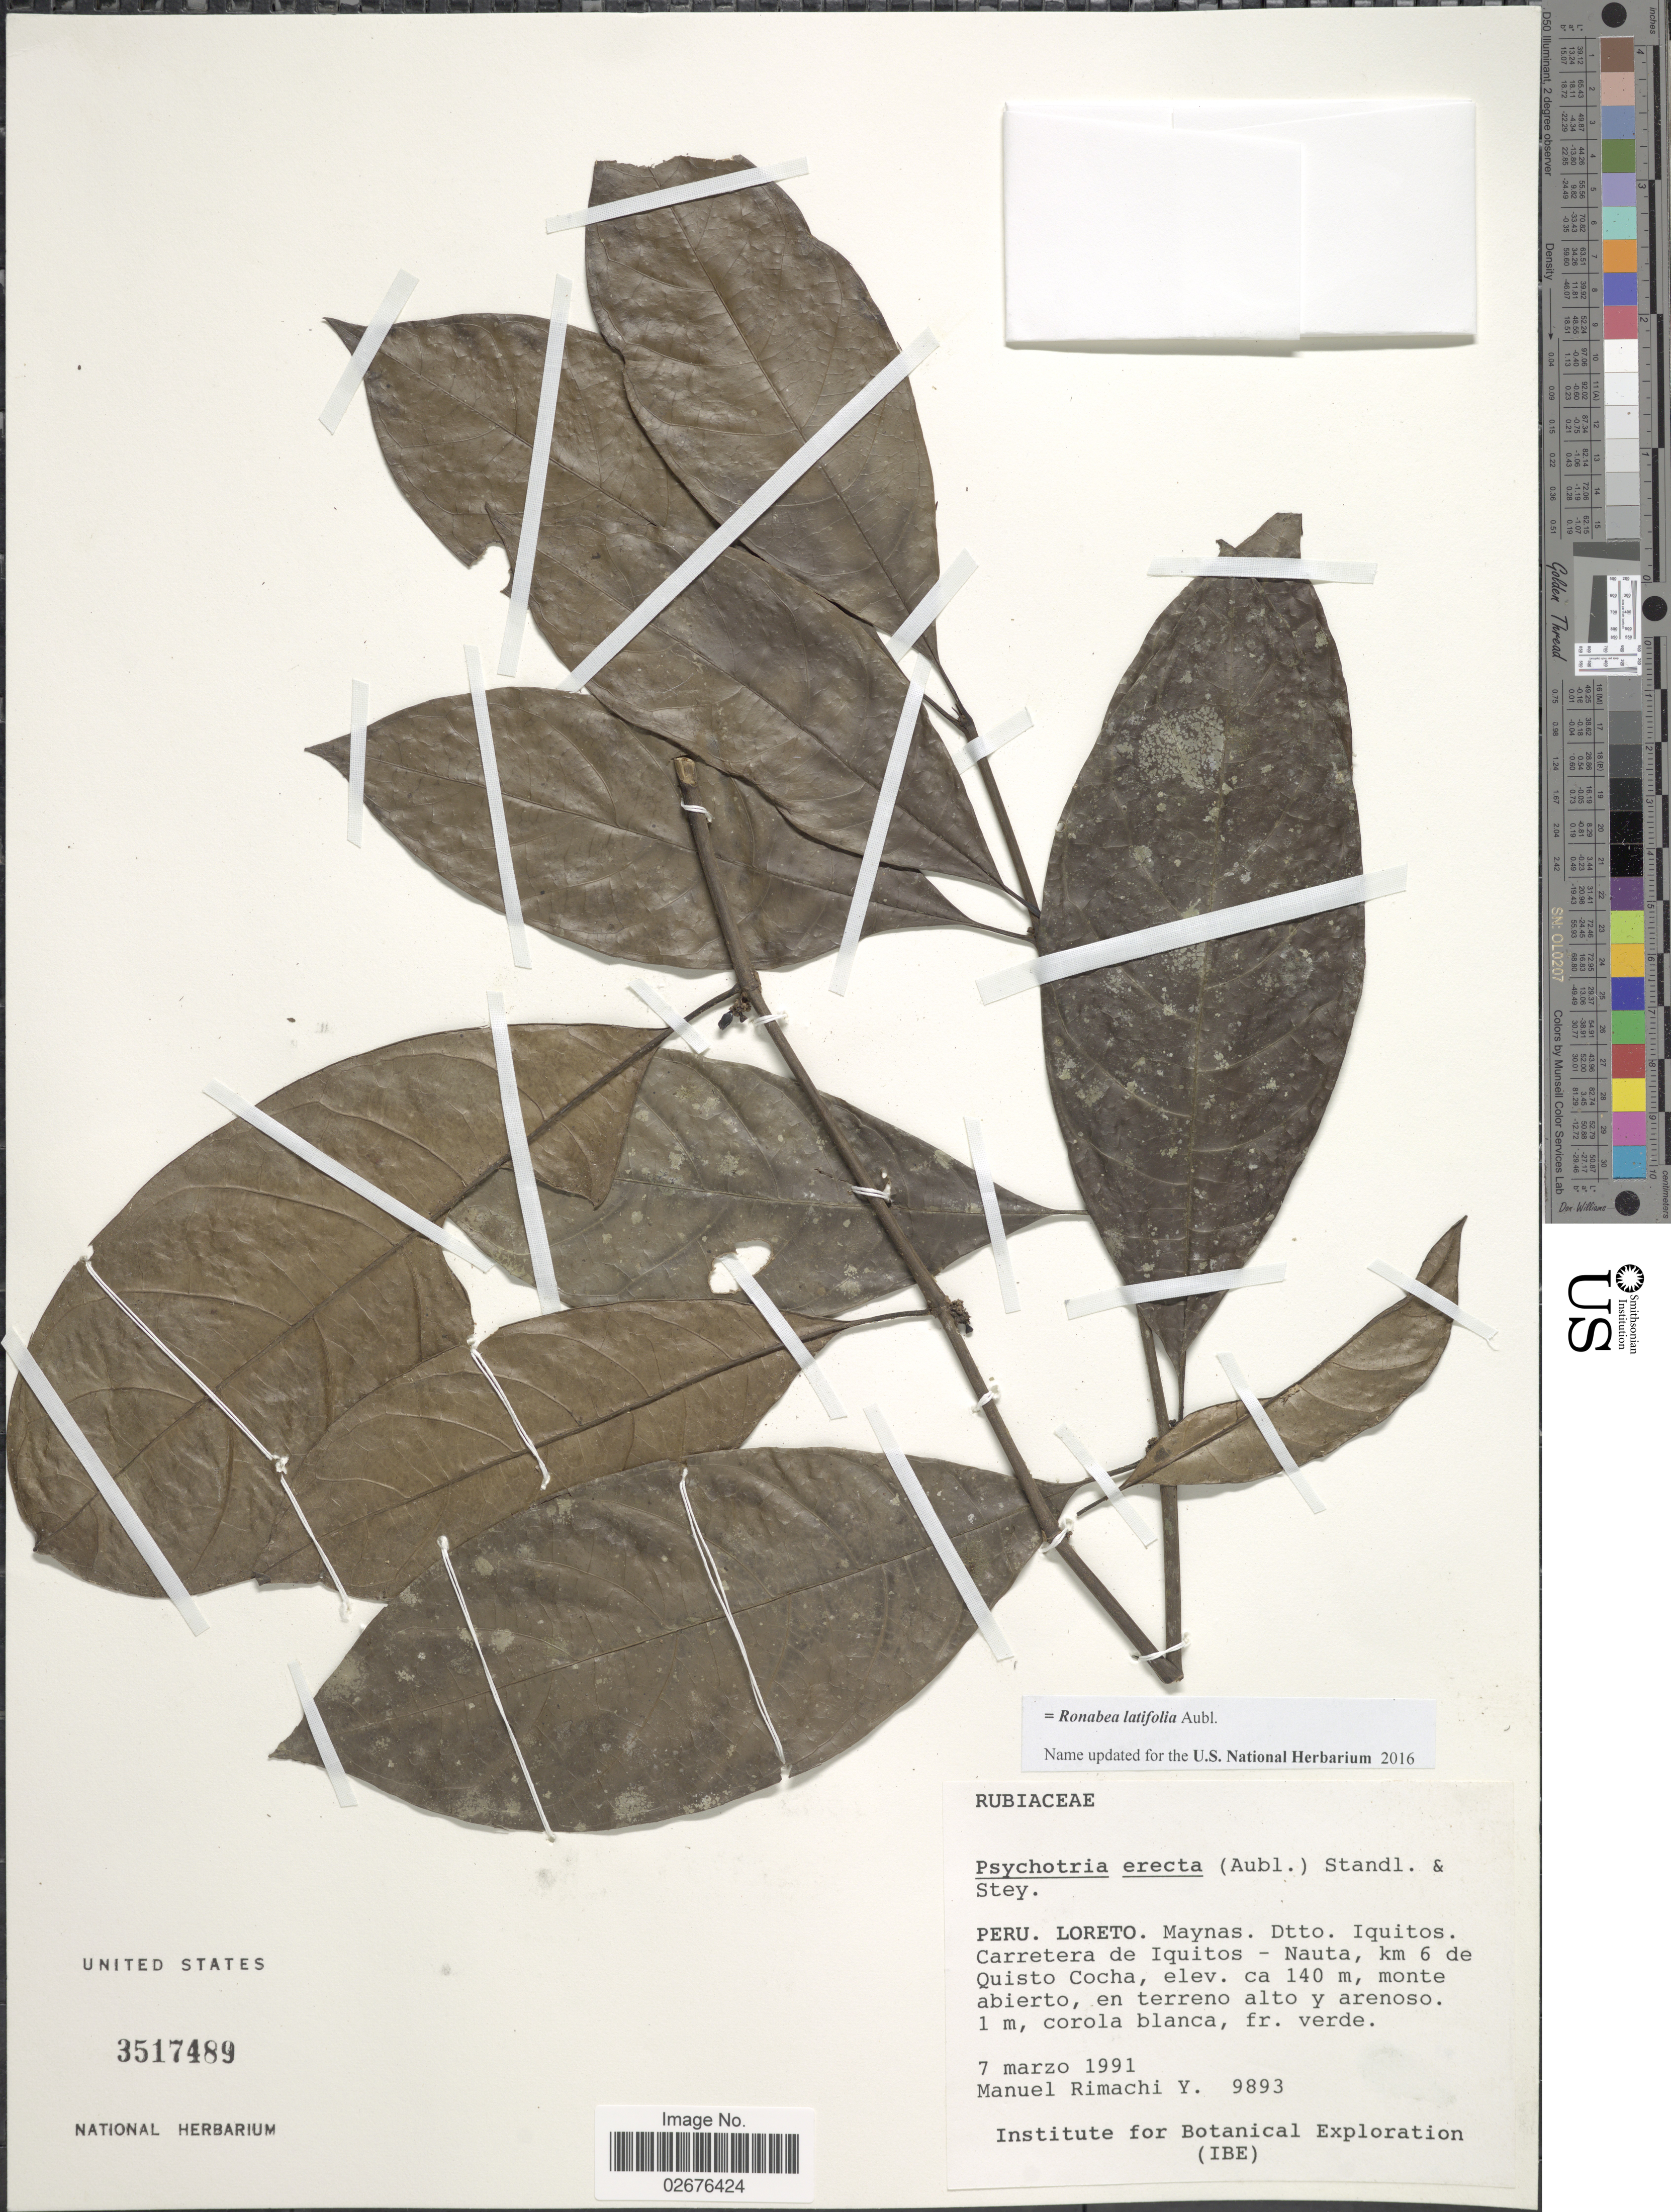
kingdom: Plantae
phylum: Tracheophyta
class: Magnoliopsida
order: Gentianales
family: Rubiaceae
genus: Ronabea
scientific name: Ronabea latifolia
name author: Aubl.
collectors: M. Rimachi Y.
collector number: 9893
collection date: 1991-03-07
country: Peru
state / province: Loreto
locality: Maynas, Dtto. Iquitos, Carretera de Iquitos, Nauta, km 6 de Quisto Cocha, monte abierto, en tereno alto y arenoso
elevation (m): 140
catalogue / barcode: US 3517489